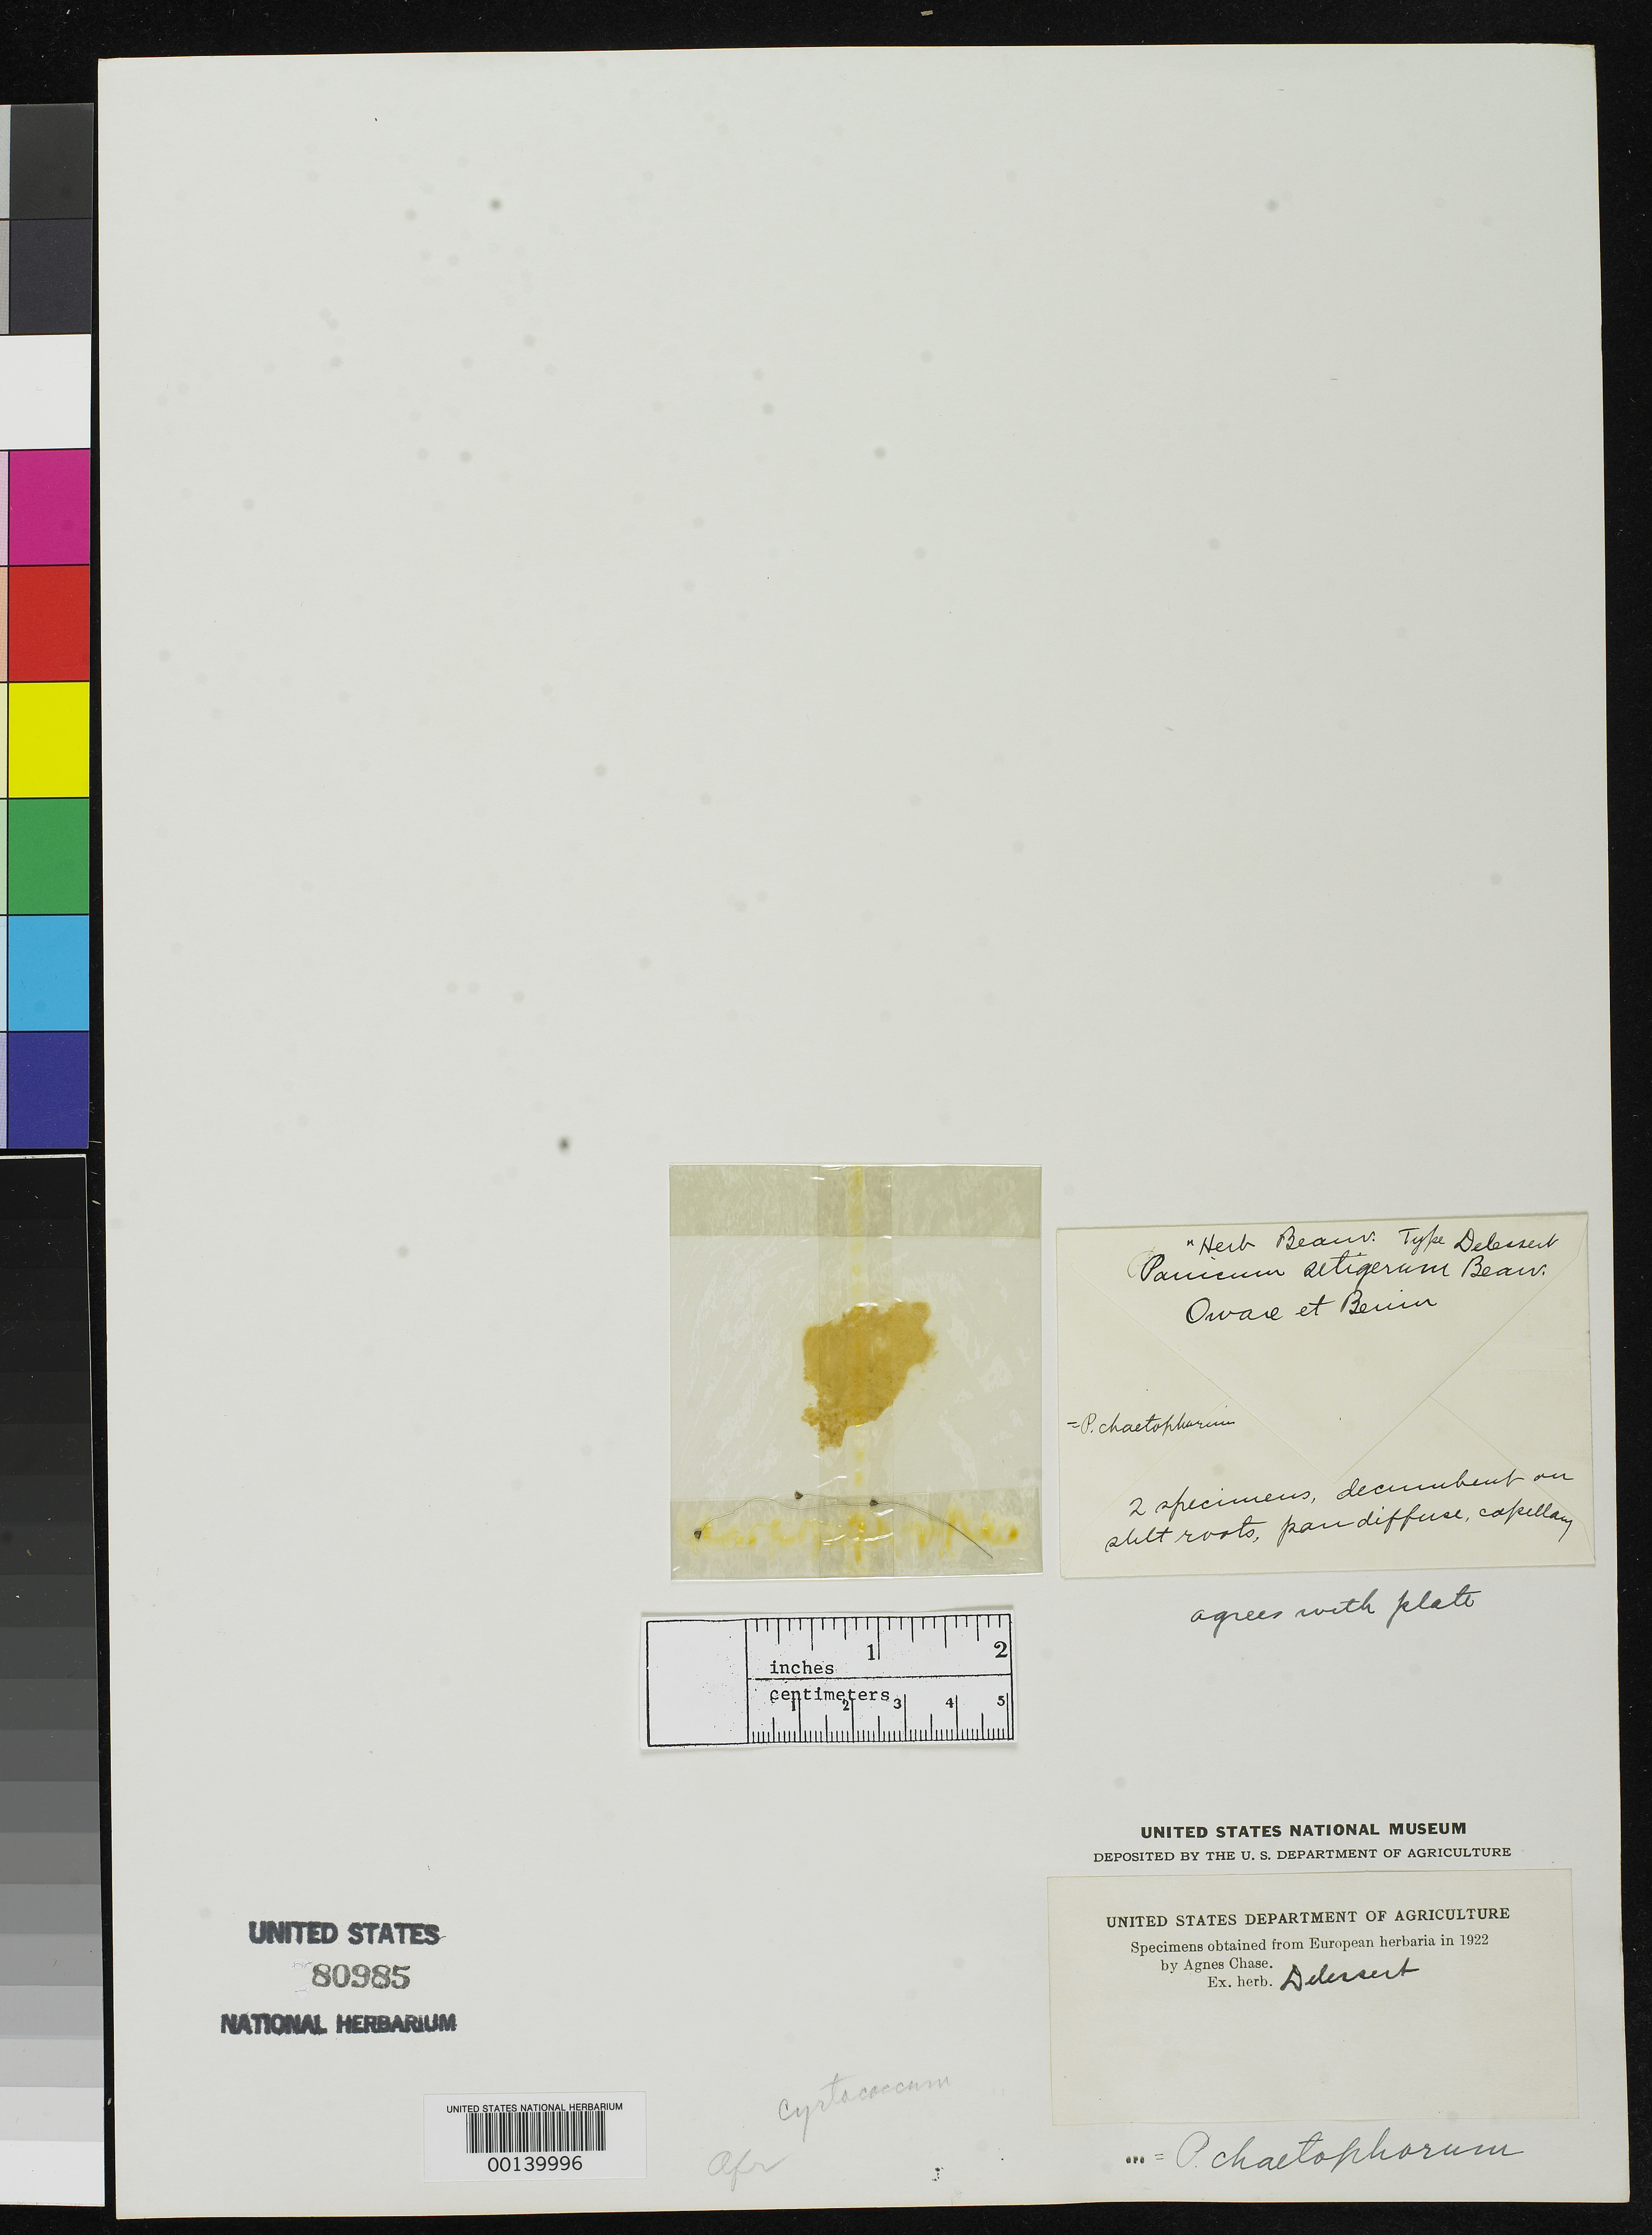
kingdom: Plantae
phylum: Tracheophyta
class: Liliopsida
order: Poales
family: Poaceae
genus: Panicum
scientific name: Panicum setigerum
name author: P. Beauv.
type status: Type Fragment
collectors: A. M. F. J. Palisot de Beauvois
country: Nigeria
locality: Oware.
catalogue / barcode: US 80985